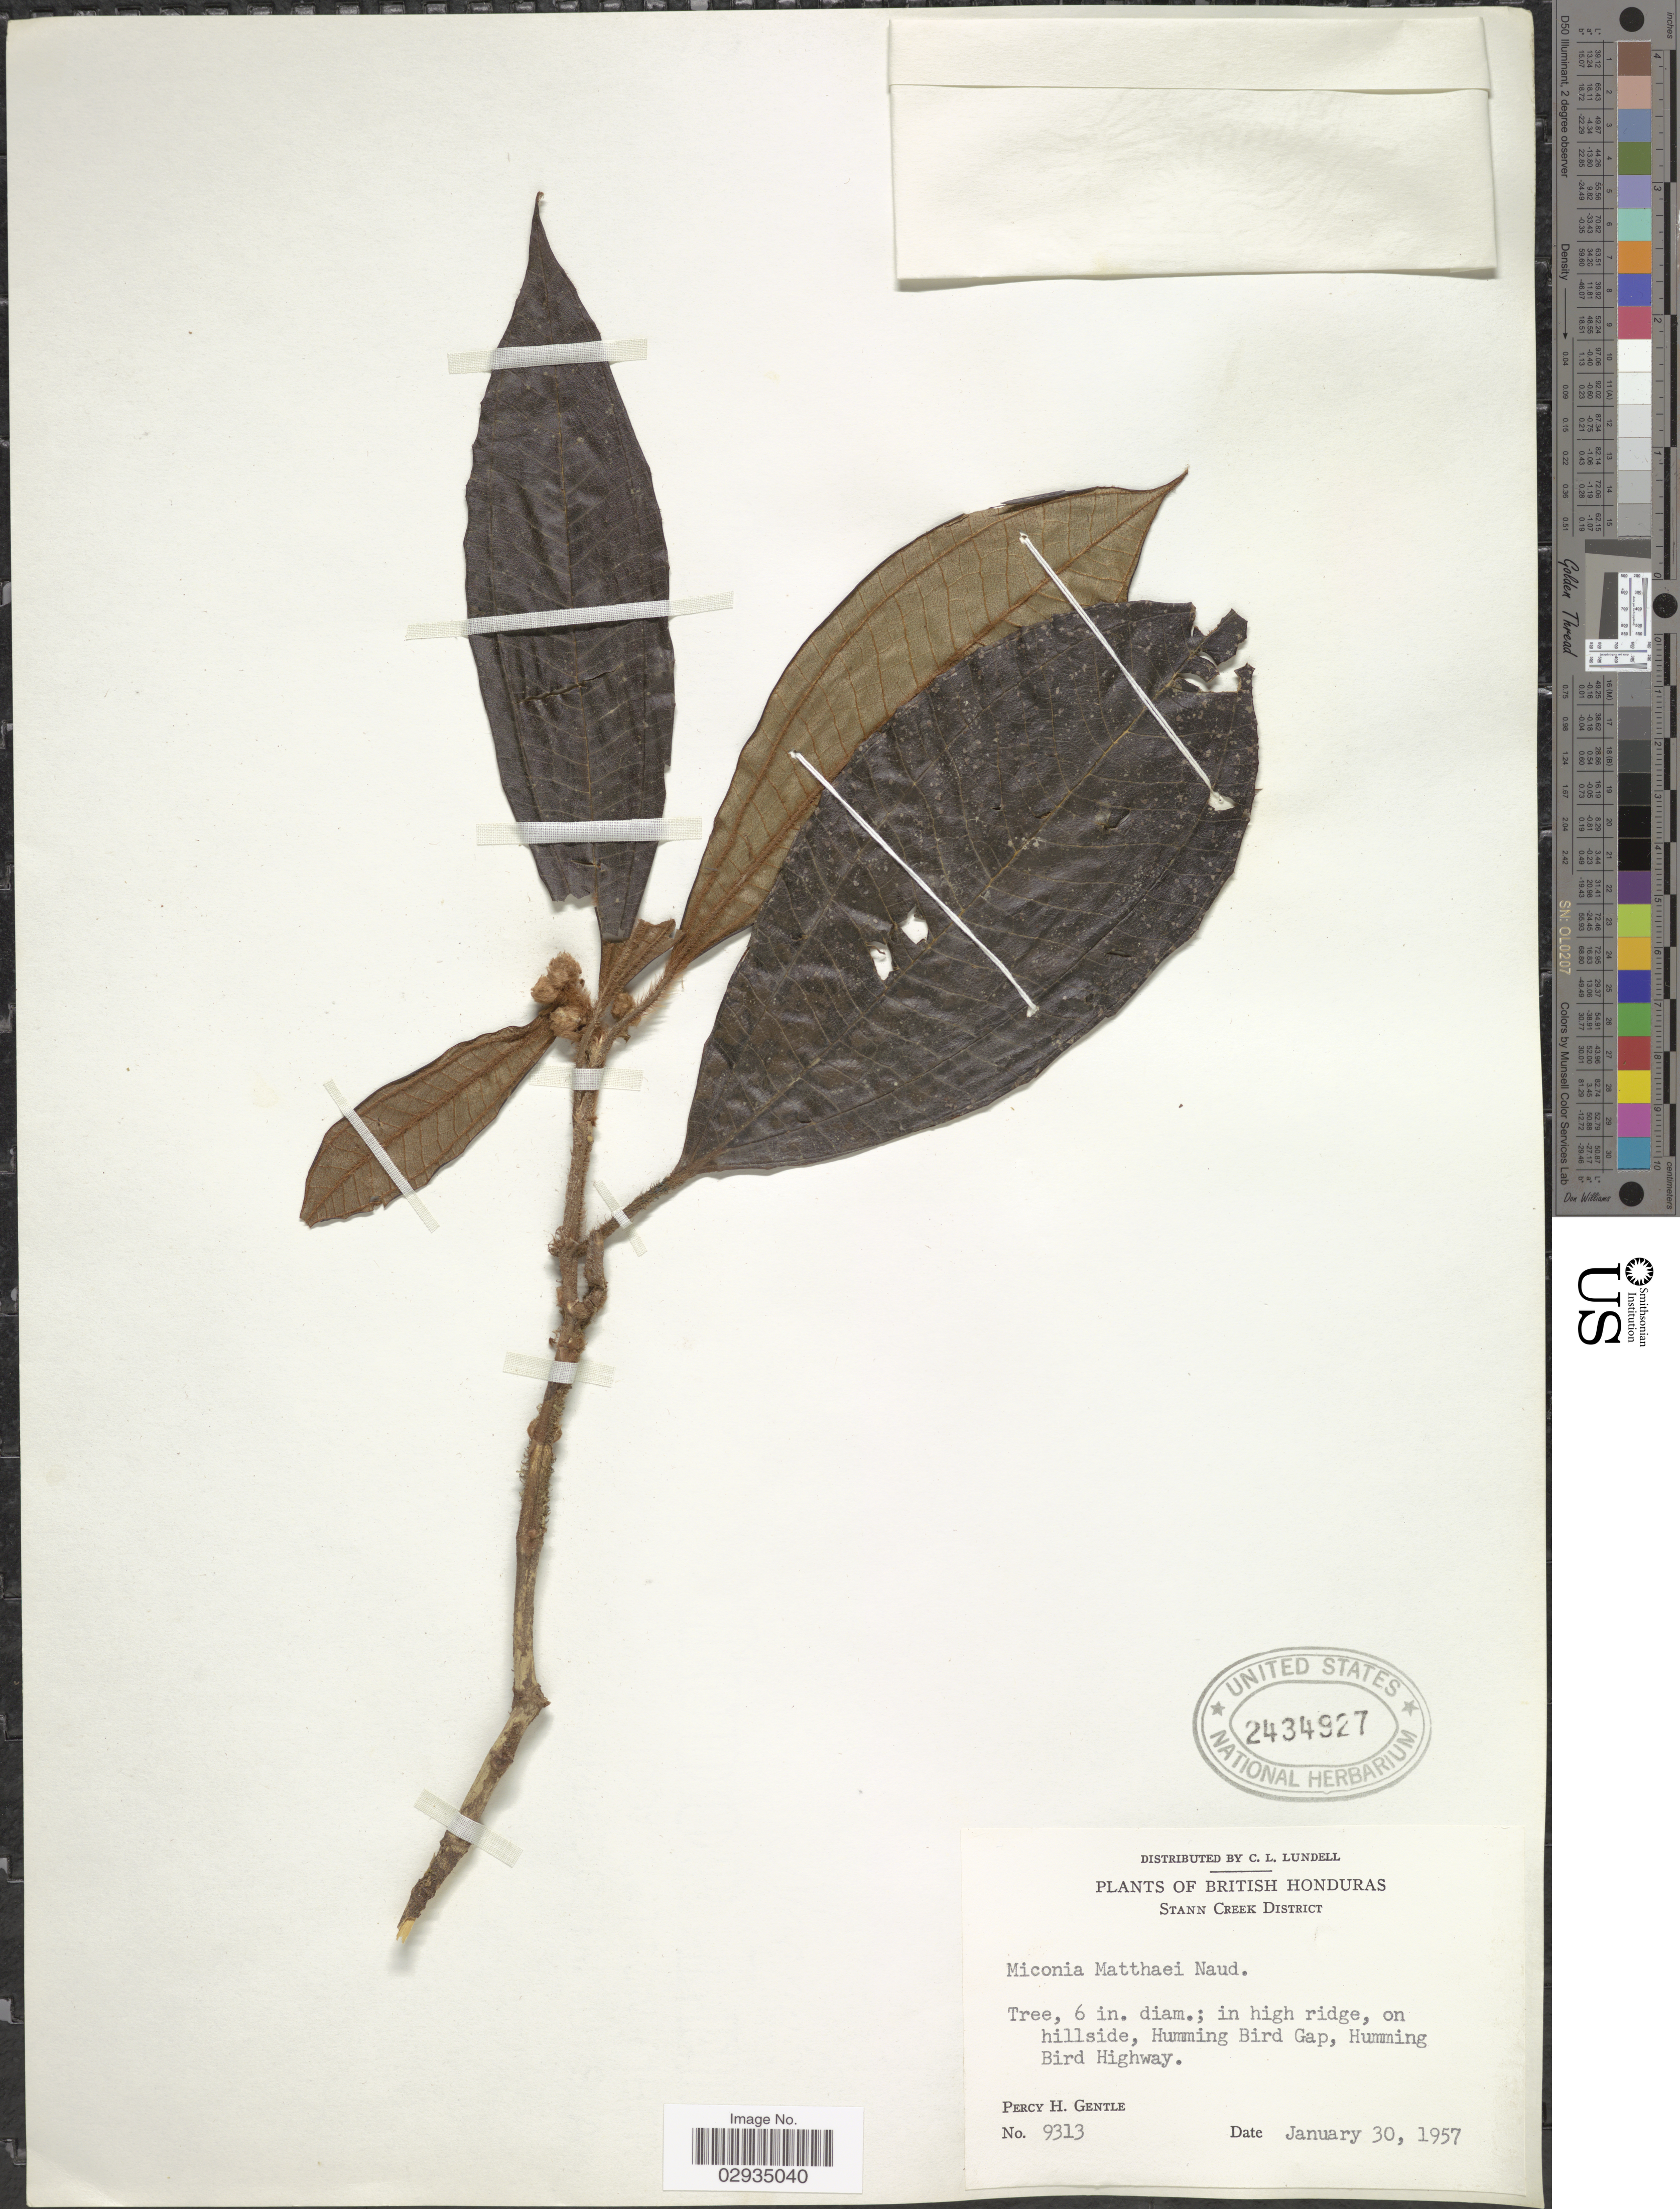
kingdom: Plantae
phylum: Tracheophyta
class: Magnoliopsida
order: Myrtales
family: Melastomataceae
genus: Miconia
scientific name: Miconia matthaei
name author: Naudin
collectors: P. H. Gentle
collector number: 9313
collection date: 1957-01-30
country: Belize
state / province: Stann Creek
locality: British Honduras. Stann Creek District, in high ridge, on hillside, Humming Bird Gap, Humming Bird Highway.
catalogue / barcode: US 2434927